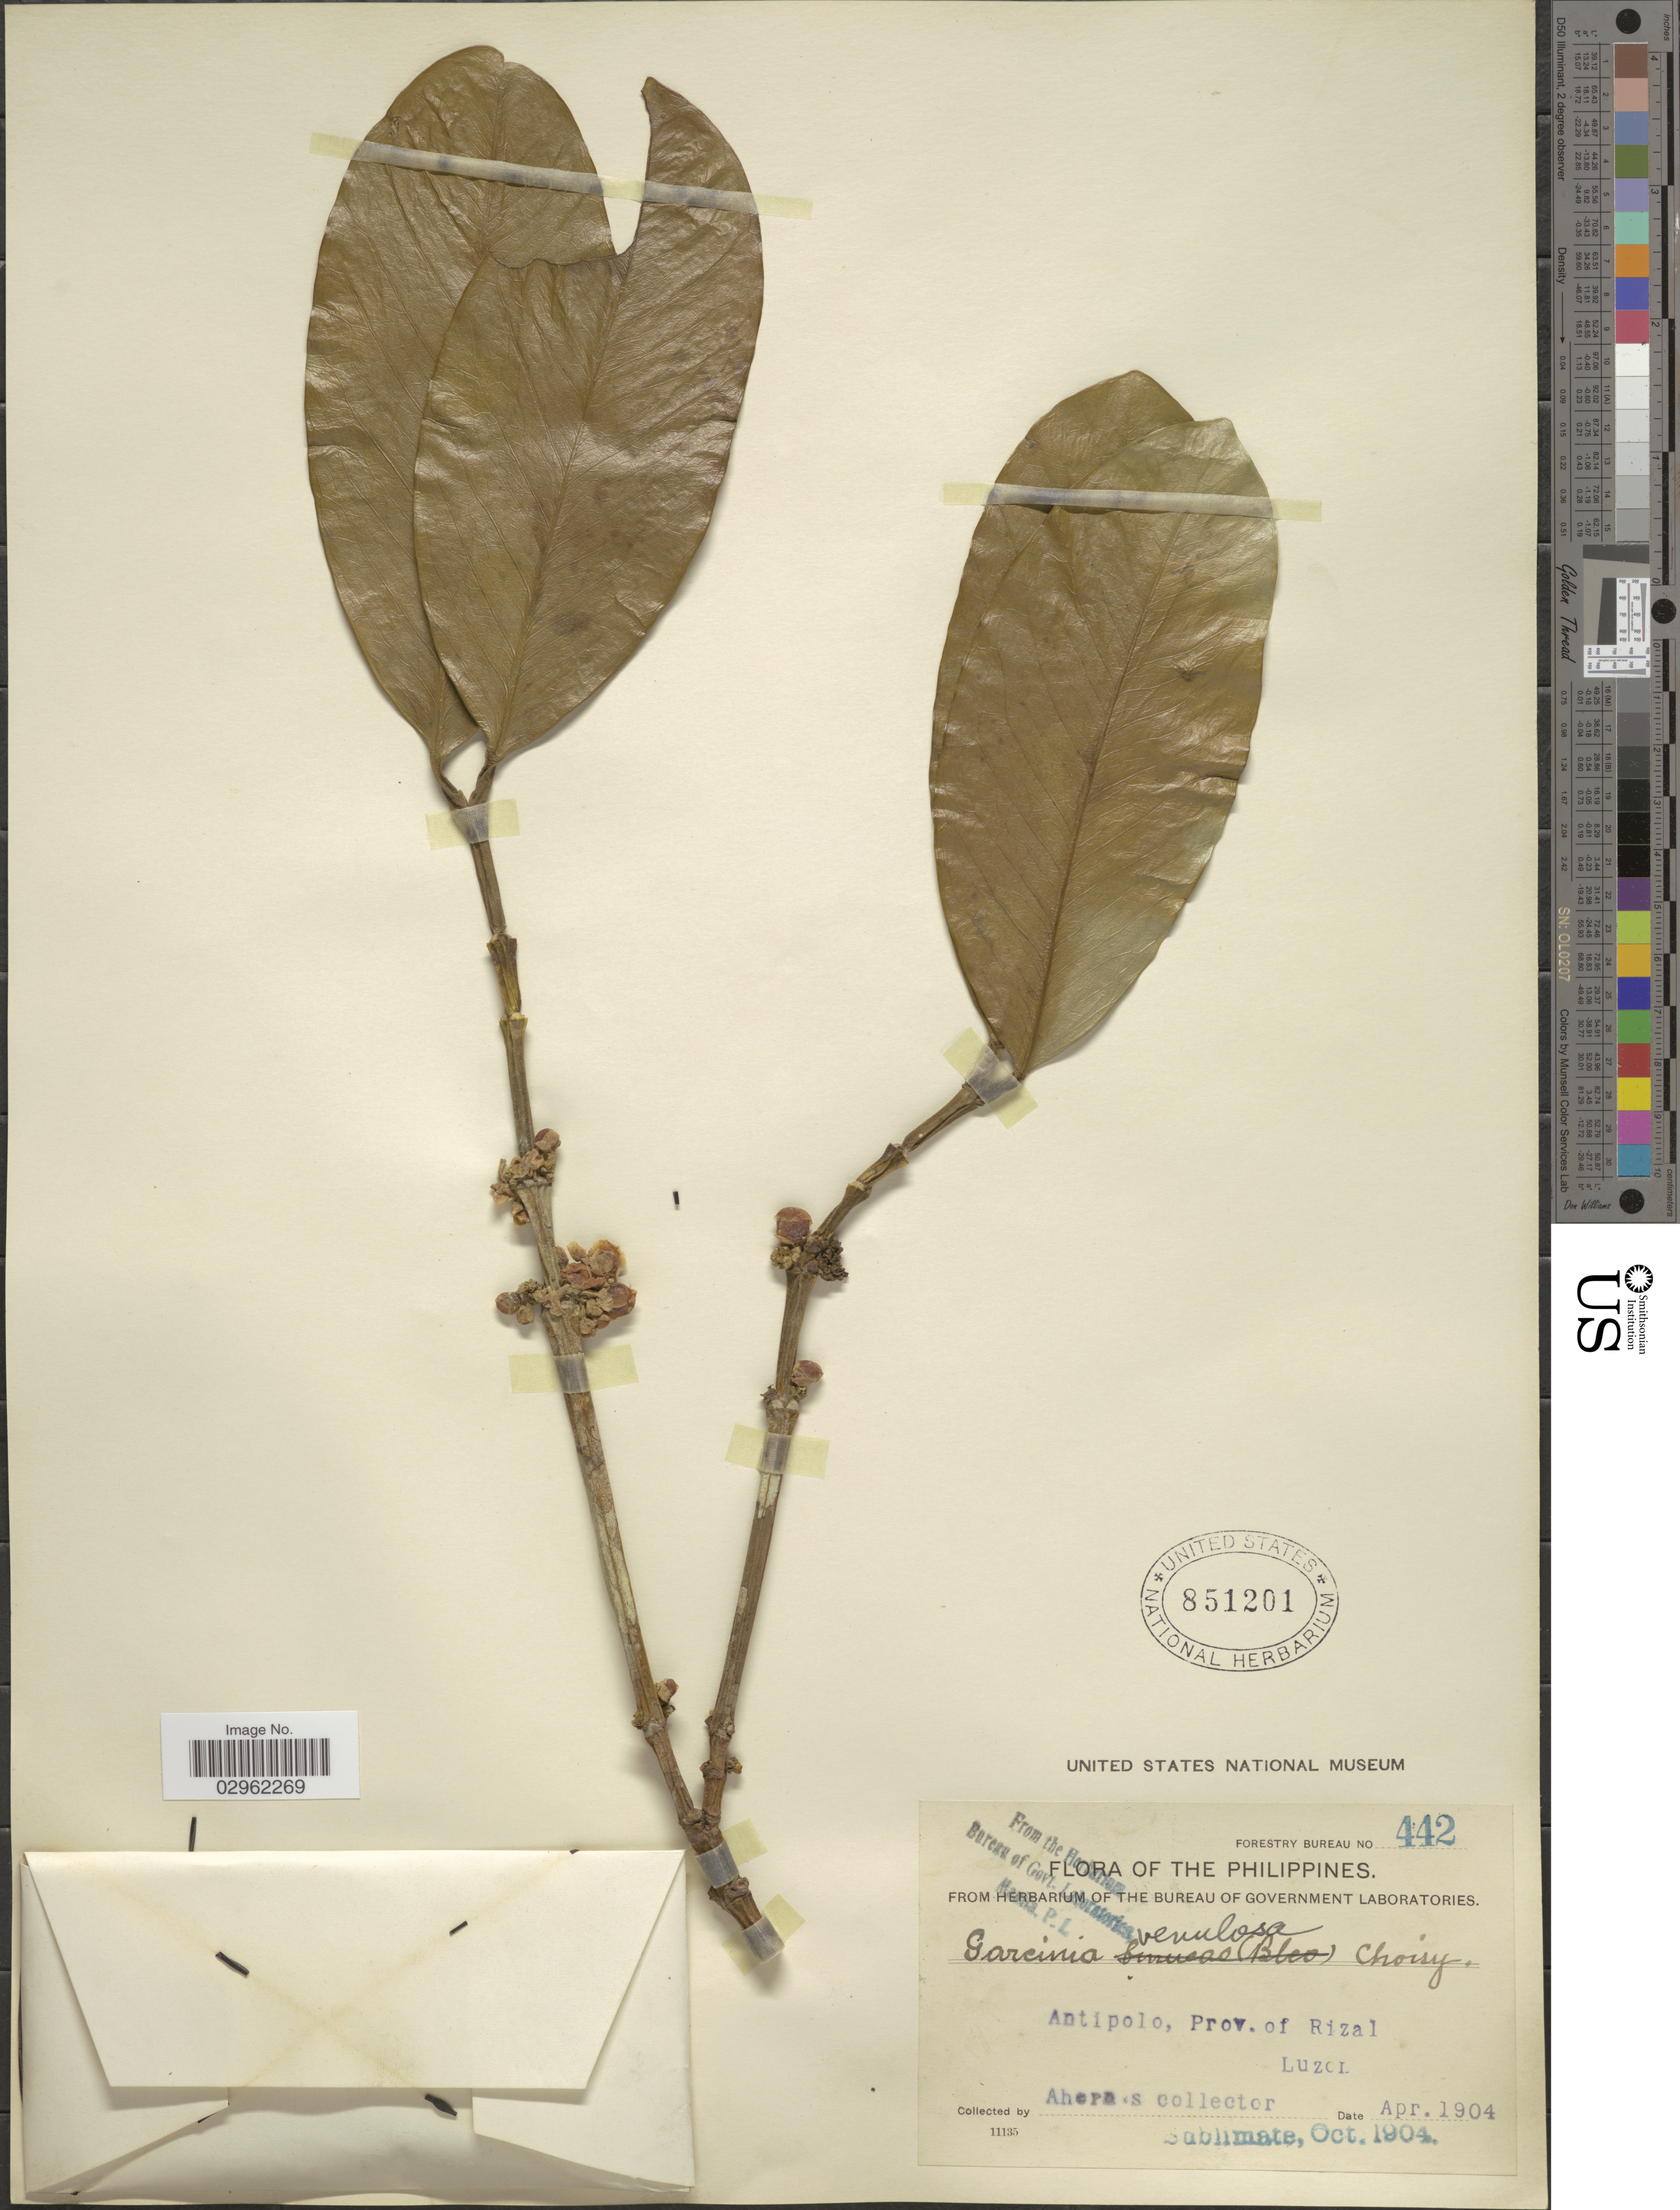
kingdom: Plantae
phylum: Tracheophyta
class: Magnoliopsida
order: Malpighiales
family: Clusiaceae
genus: Garcinia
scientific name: Garcinia venulosa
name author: (Blanco) Choisy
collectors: Ahern's collector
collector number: Forestry Bureau 442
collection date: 1904-04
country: Philippines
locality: Antipolo, Prov. of Rizal, Luzon.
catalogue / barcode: US 851201